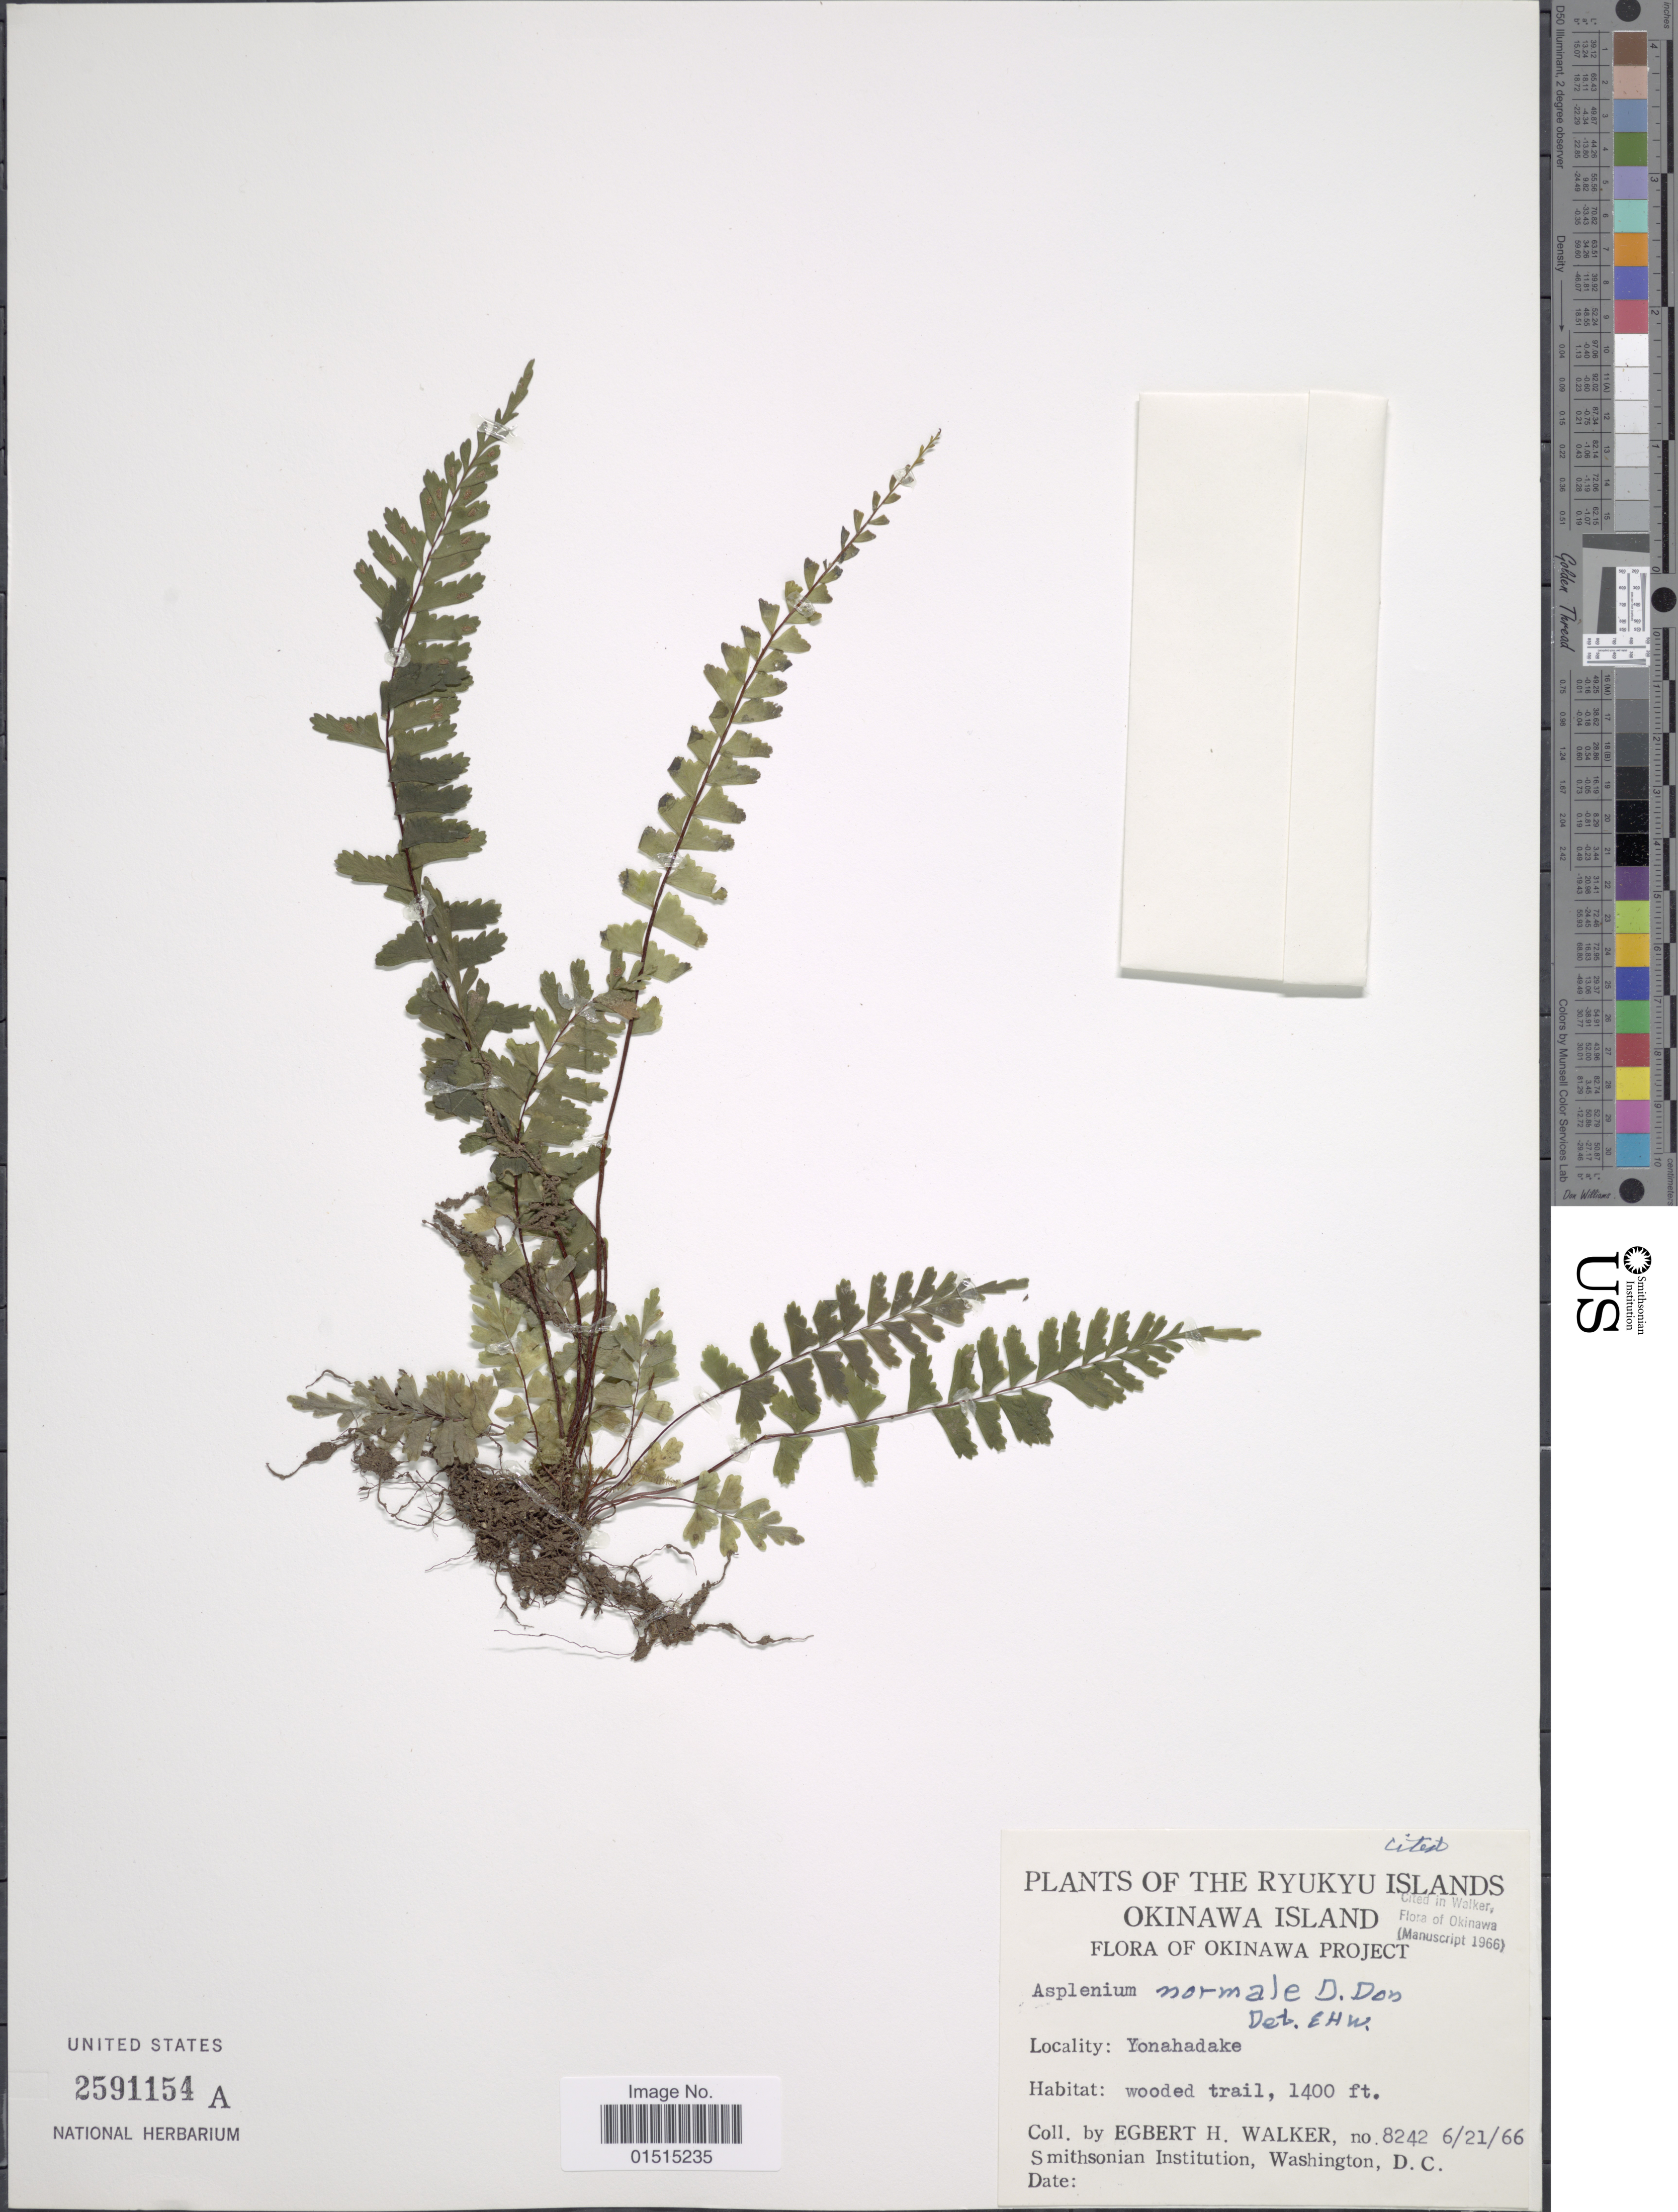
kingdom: Plantae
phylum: Tracheophyta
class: Polypodiopsida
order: Polypodiales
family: Aspleniaceae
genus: Asplenium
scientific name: Asplenium normale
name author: D. Don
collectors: E. H. Walker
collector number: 8242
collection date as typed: Transcribed d/m/y: 21/6/66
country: Japan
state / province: Okinawa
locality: Ryukyu Islands, Yonahadake. Okinawa Island.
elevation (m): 427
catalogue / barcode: US 2591154A